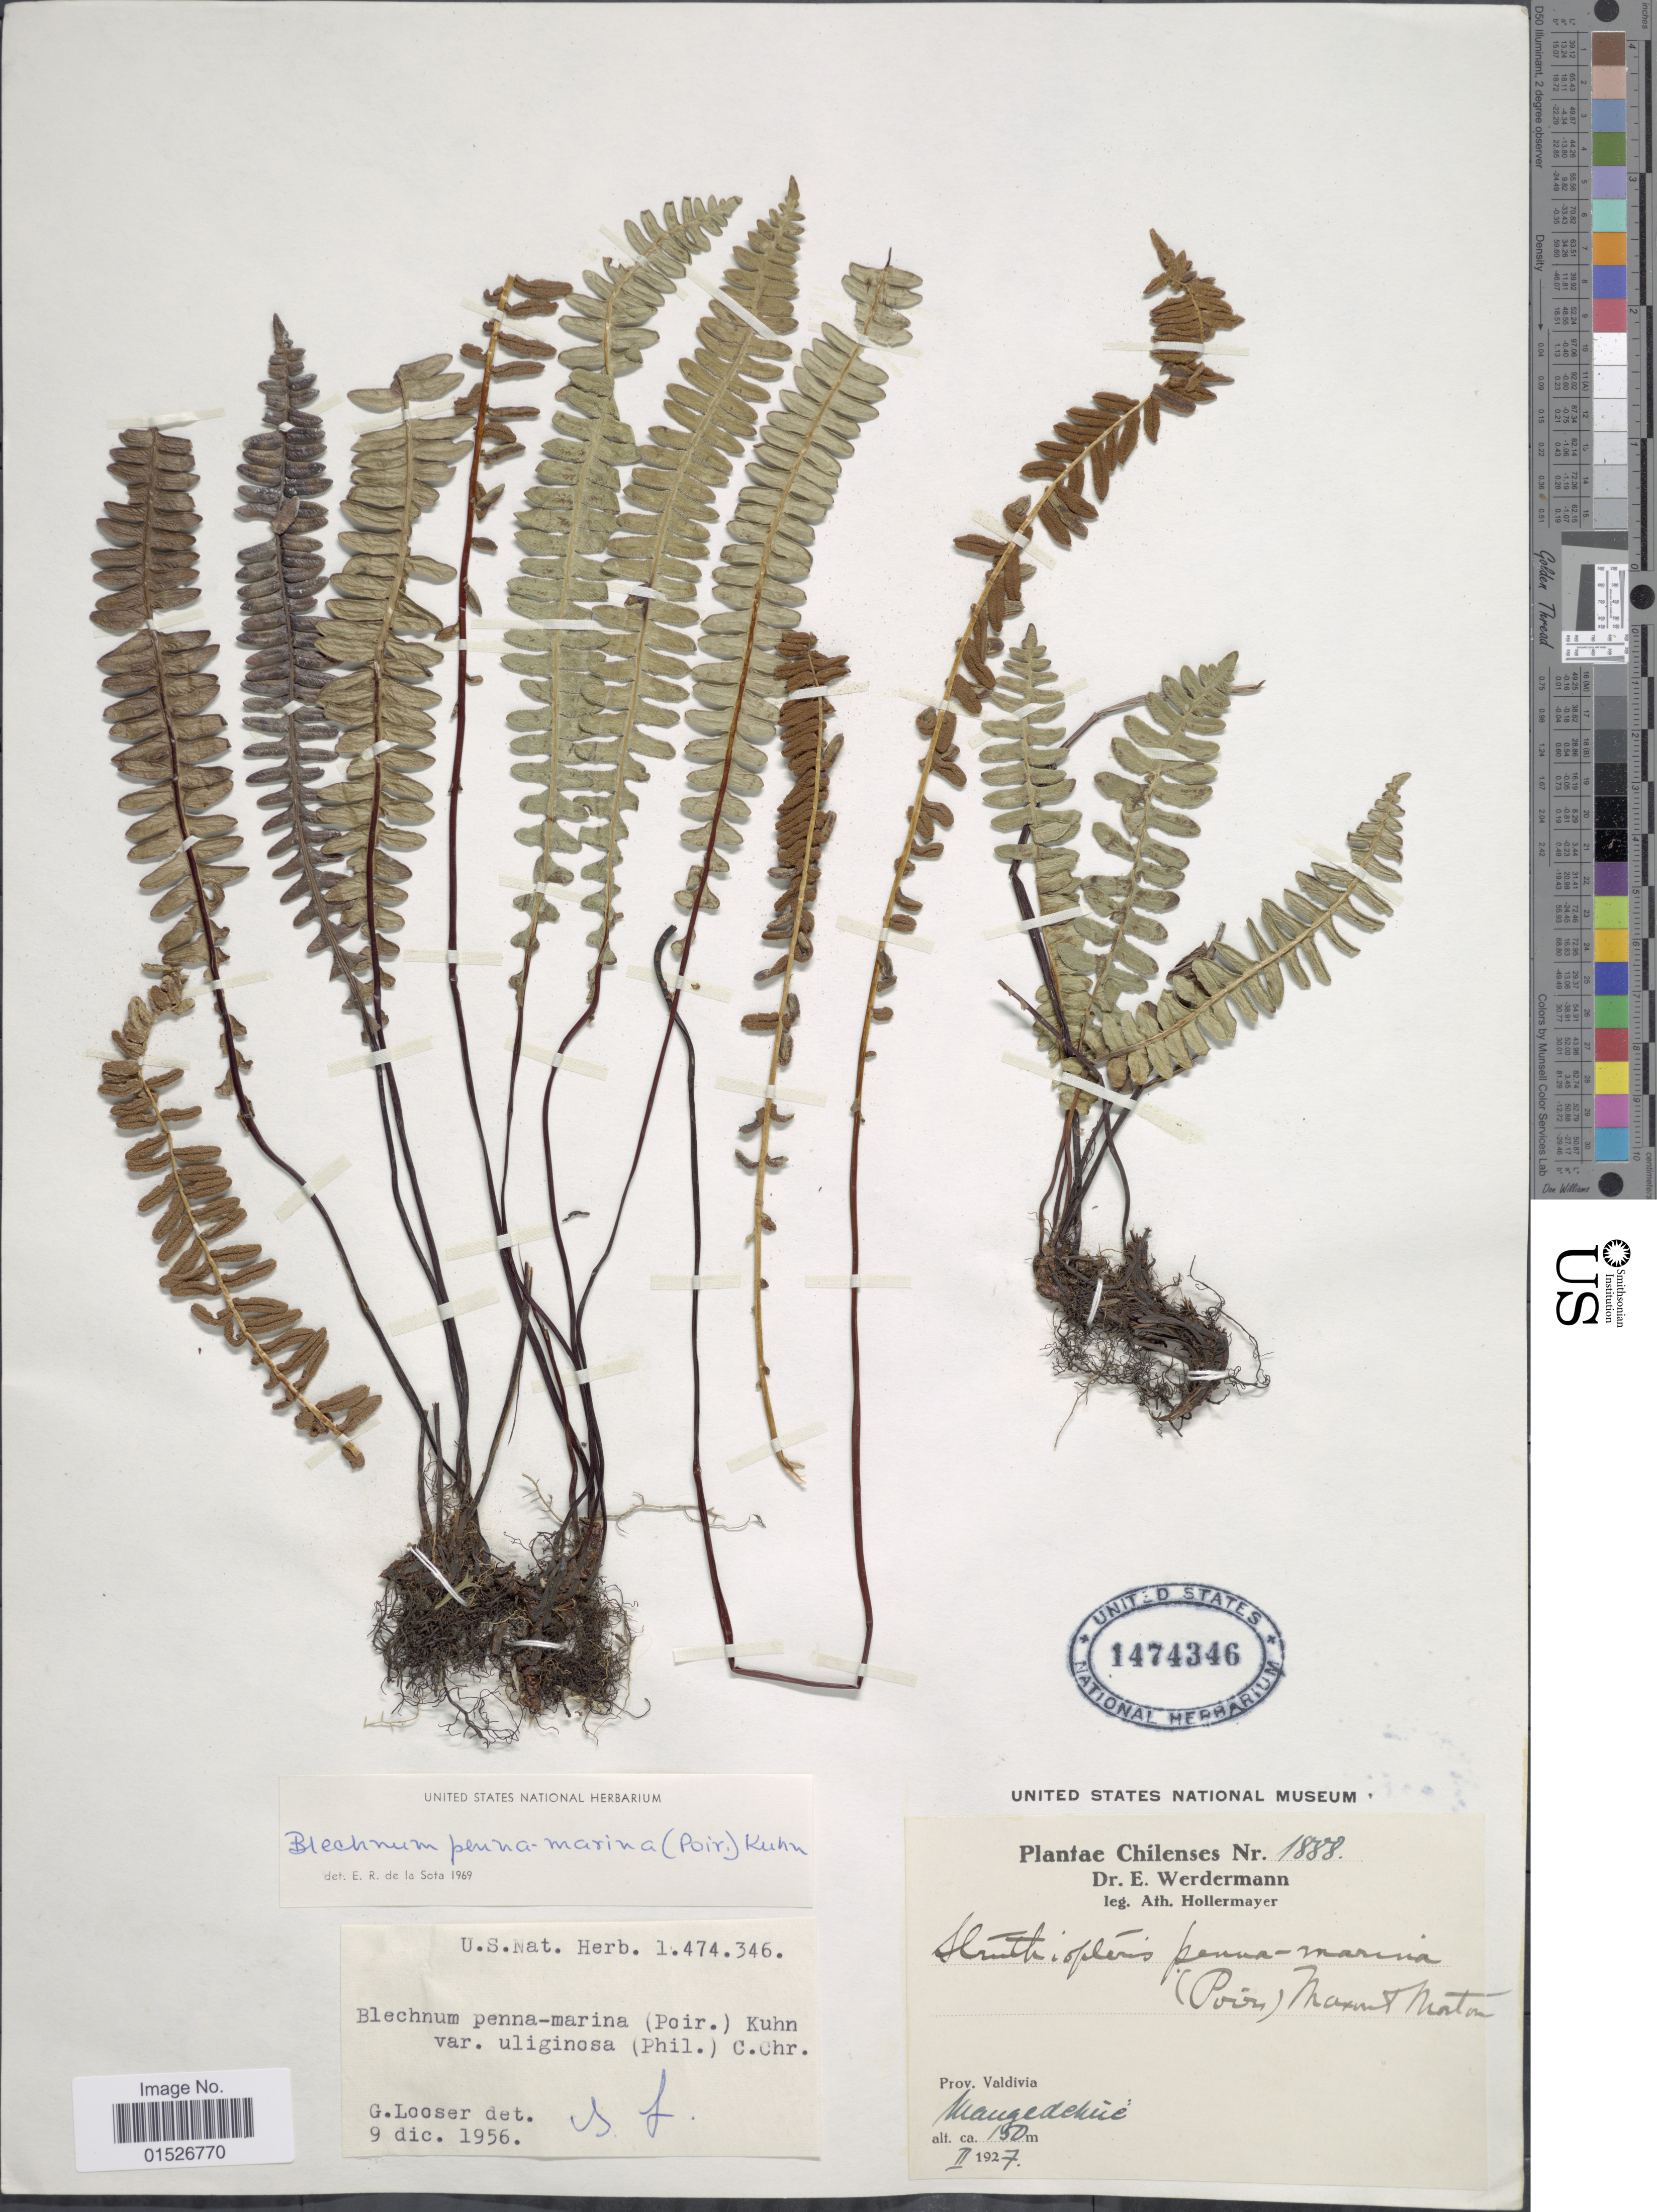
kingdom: Plantae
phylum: Tracheophyta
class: Polypodiopsida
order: Polypodiales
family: Blechnaceae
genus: Blechnum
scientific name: Blechnum penna-marina subsp. penna-marina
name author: (Poir.) Kuhn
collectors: A. Hollermayer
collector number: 1888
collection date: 1927-02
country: Chile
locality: Prov. Valdivia, Mangedehue.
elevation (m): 150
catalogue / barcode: US 1474346